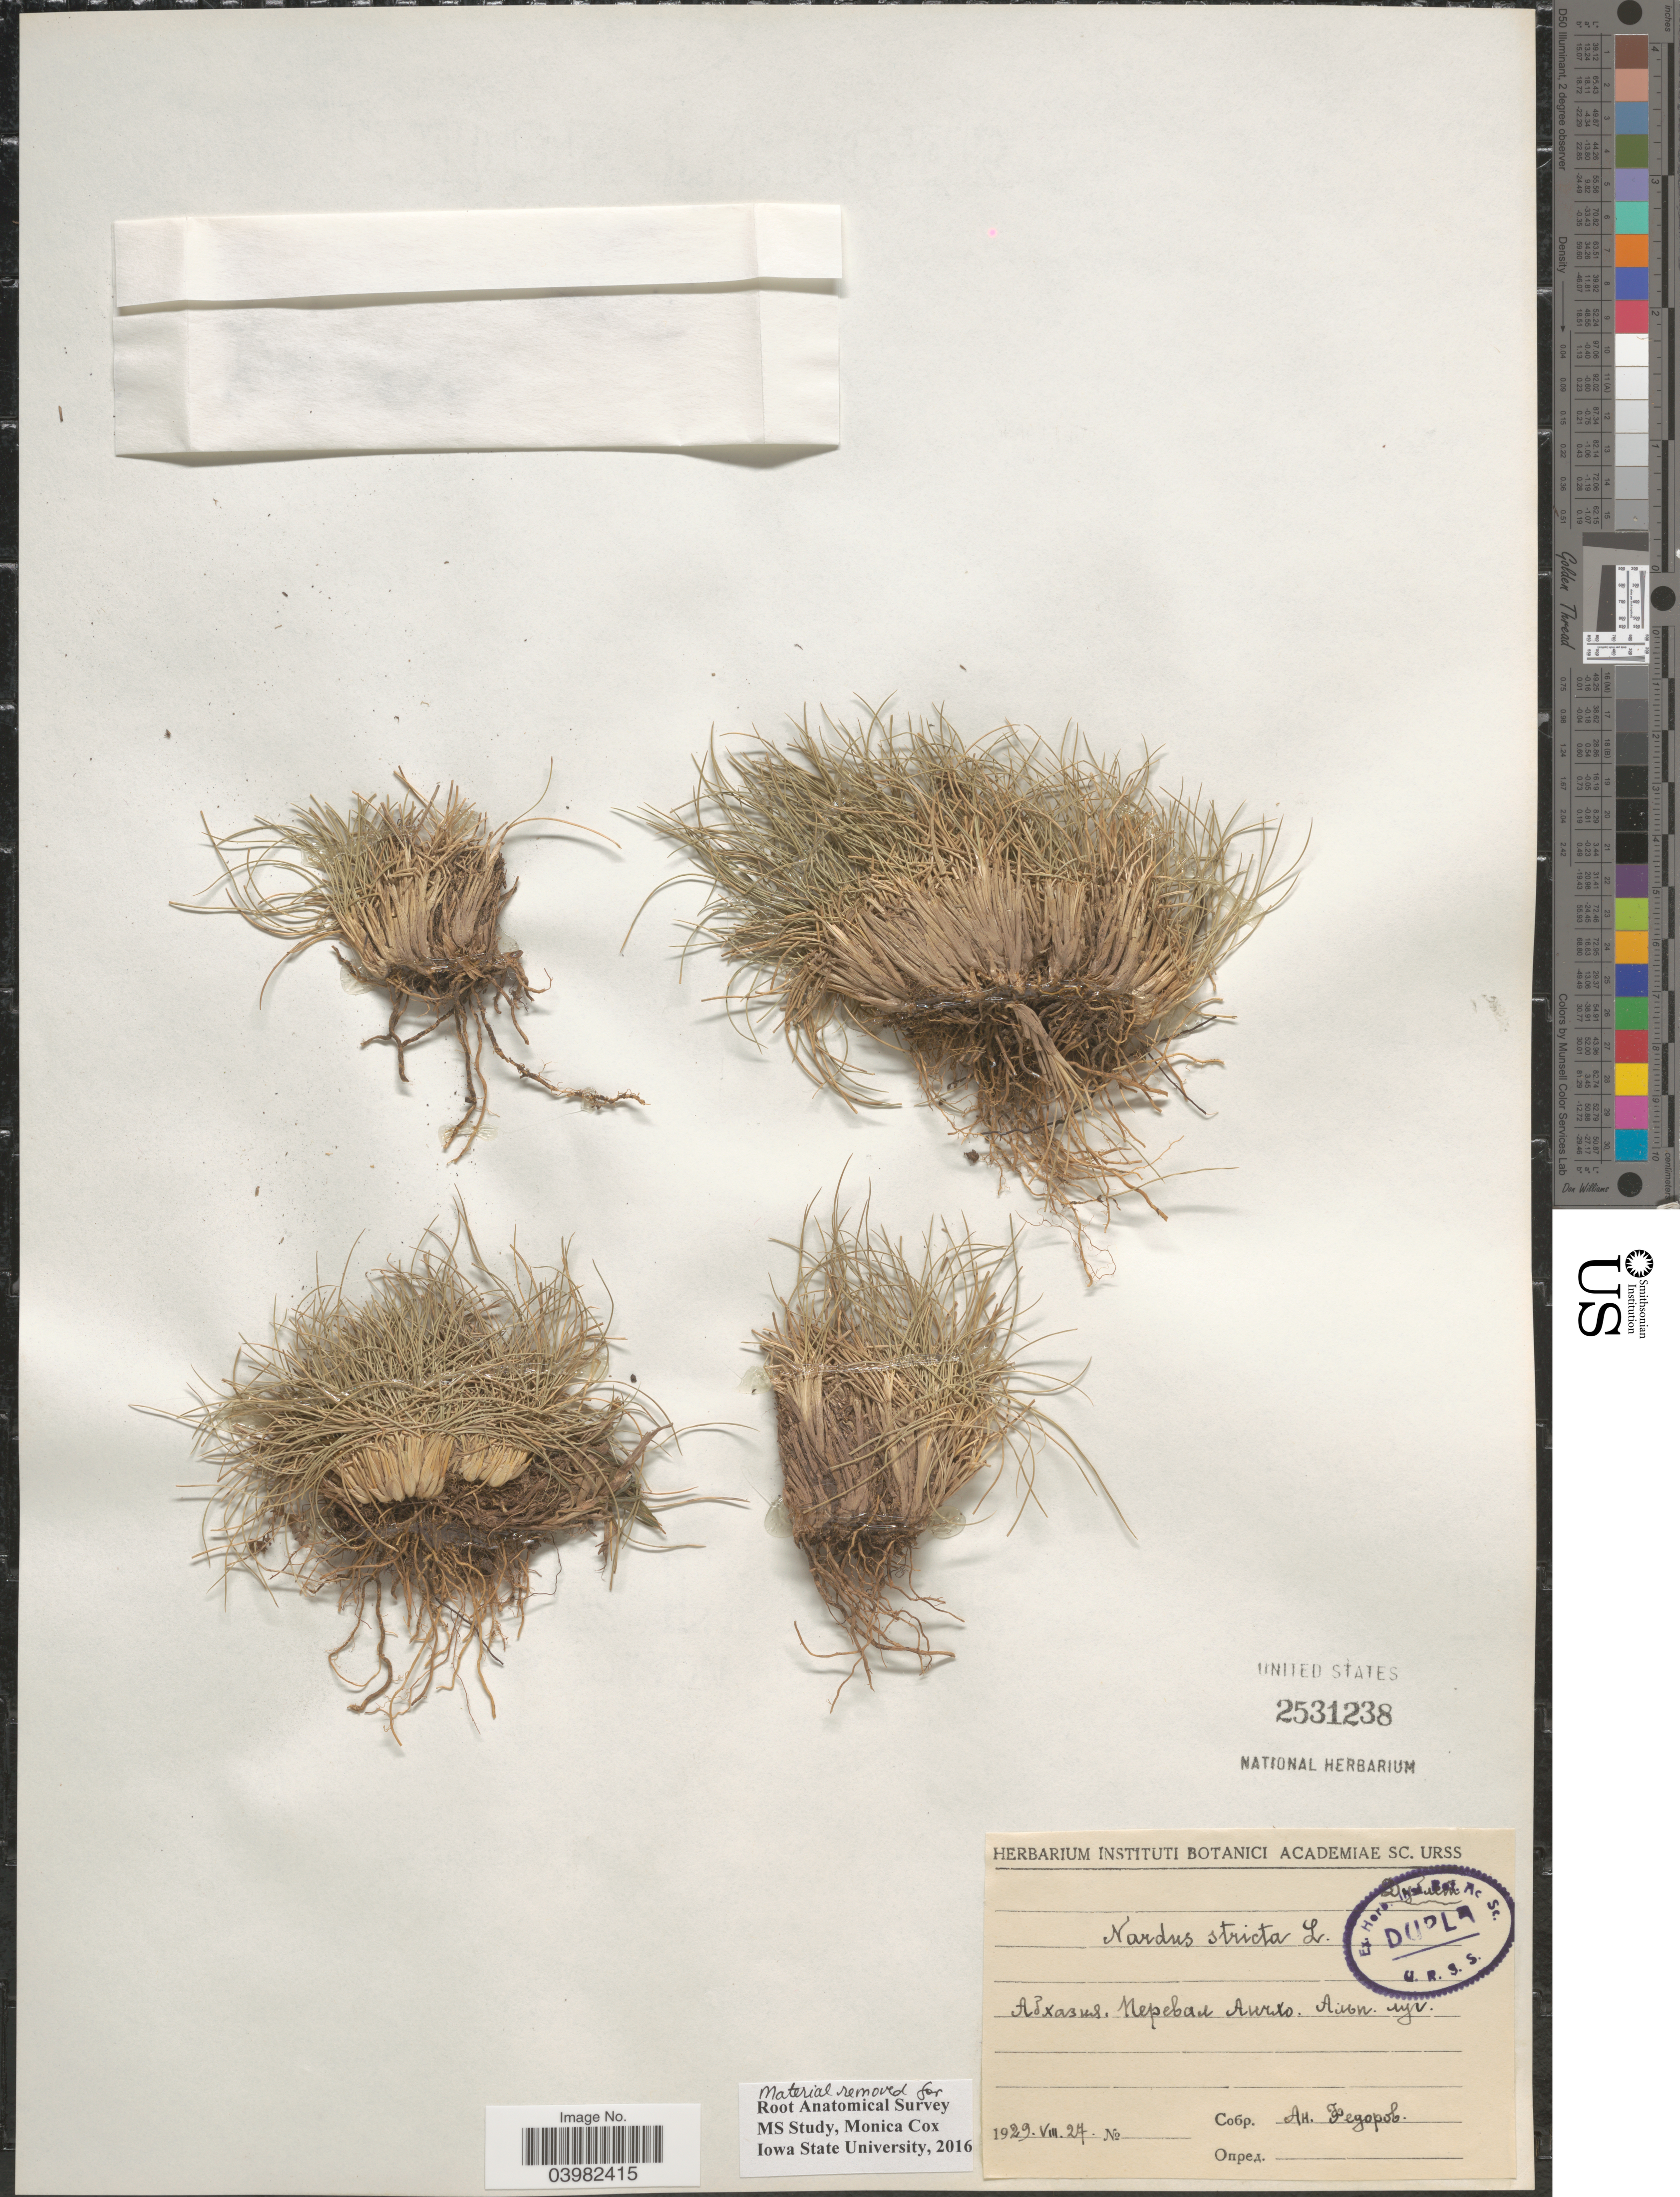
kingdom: Plantae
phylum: Tracheophyta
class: Liliopsida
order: Poales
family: Poaceae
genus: Nardus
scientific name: Nardus stricta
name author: L.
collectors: A. Fedorov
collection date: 1929-08-27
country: Georgia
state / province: Abkhazia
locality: Anchkho Pass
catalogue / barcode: US 2531238